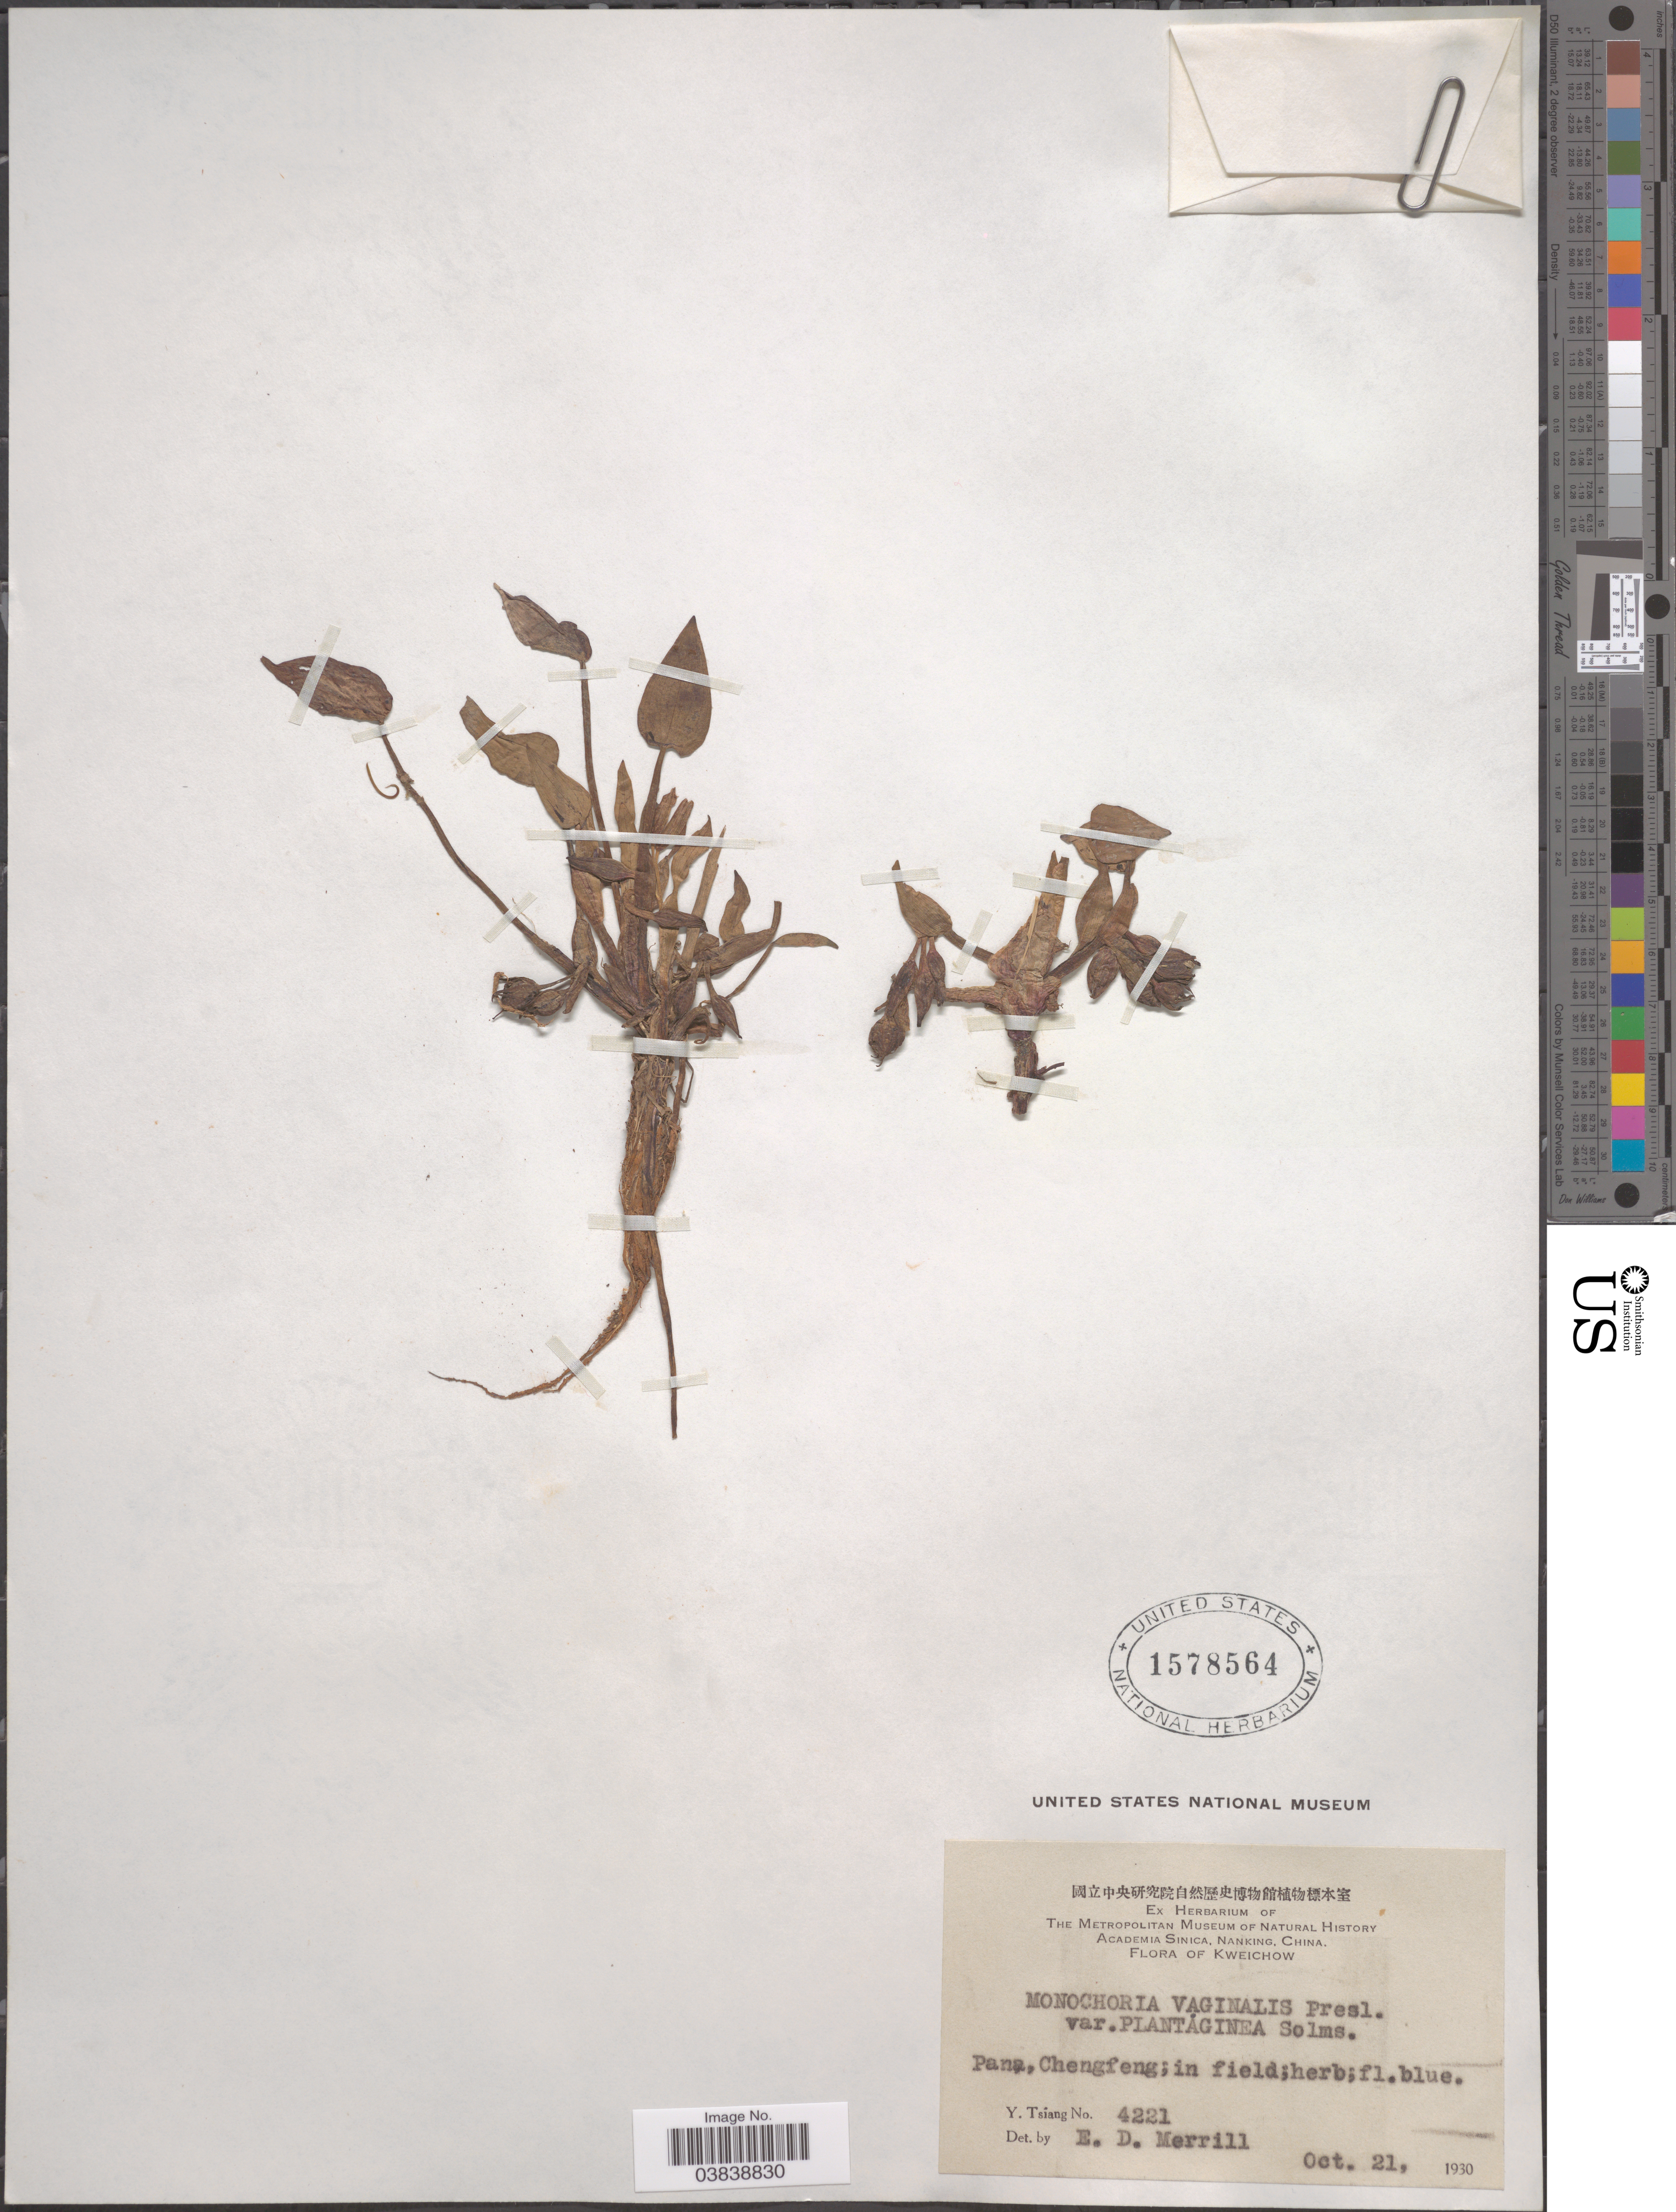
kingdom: Plantae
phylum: Tracheophyta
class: Liliopsida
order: Commelinales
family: Pontederiaceae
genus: Monochoria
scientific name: Monochoria vaginalis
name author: (Burm. f.) C. Presl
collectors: Y. Tsiang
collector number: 4221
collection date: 1930-10-21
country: China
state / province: Guizhou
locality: Kweichow. Pana, Chengfeng; in field.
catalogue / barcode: US 1578564